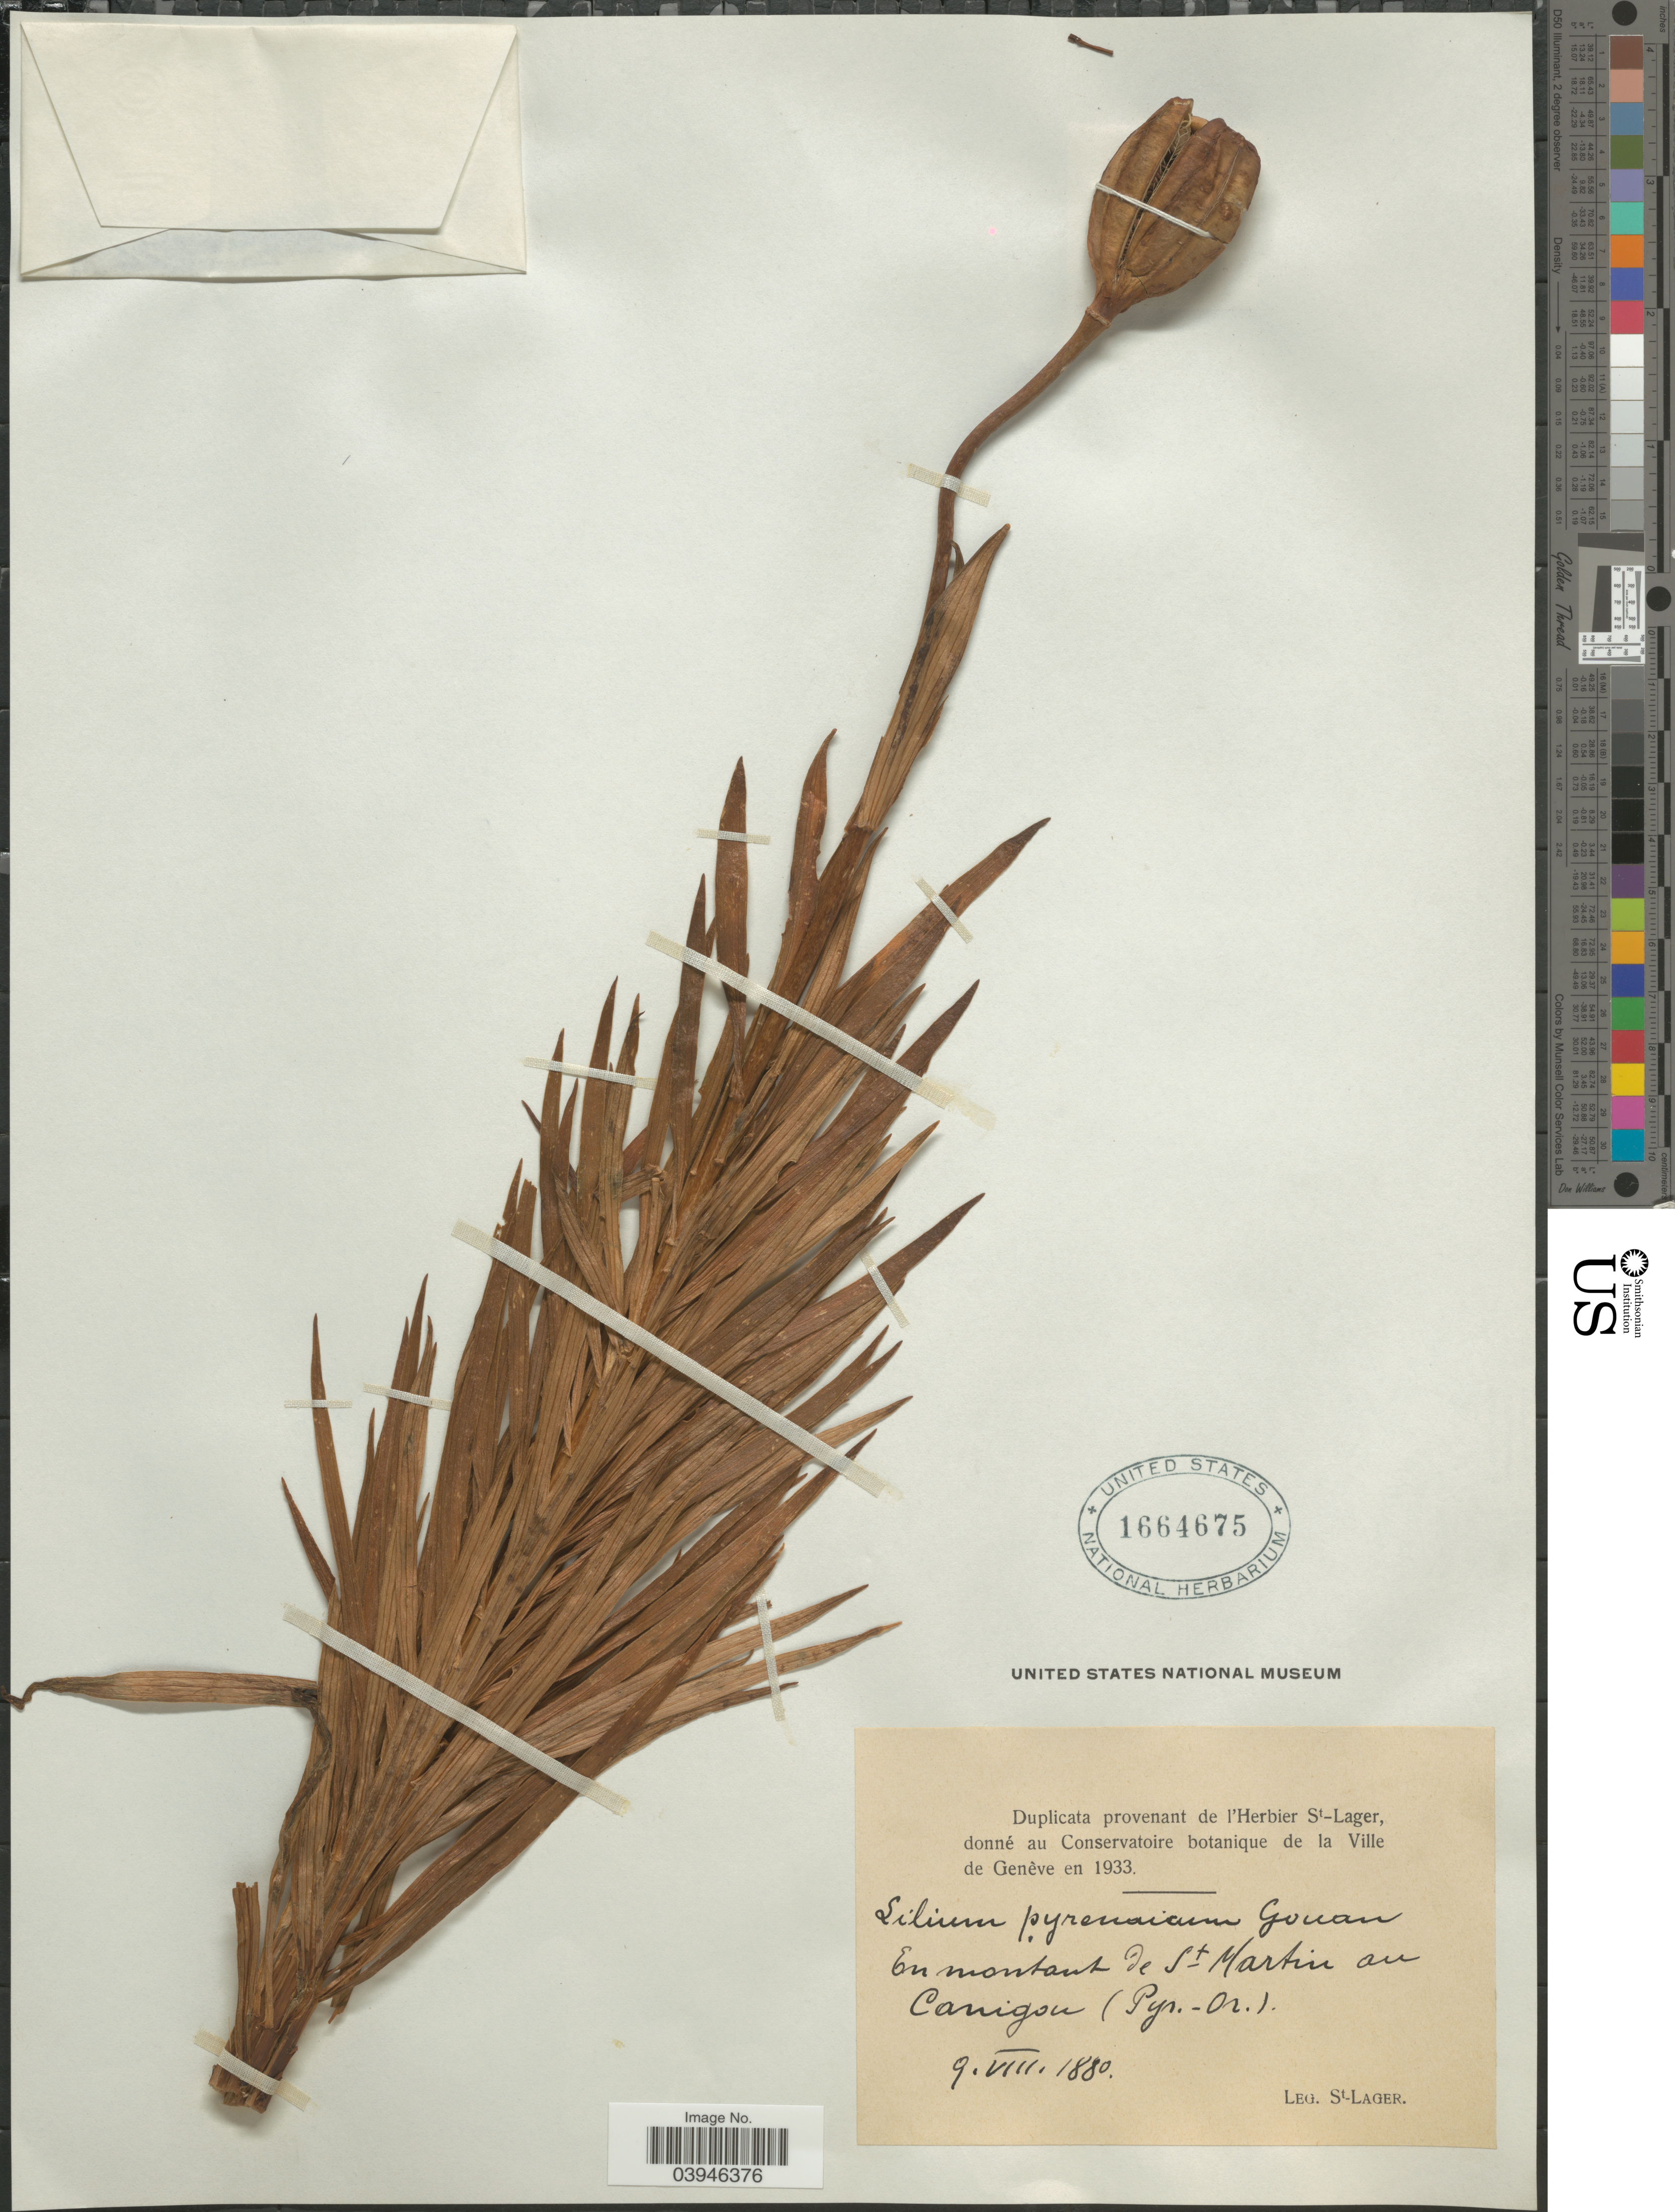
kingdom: Plantae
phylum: Tracheophyta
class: Liliopsida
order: Liliales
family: Liliaceae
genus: Lilium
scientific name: Lilium pyrenaicum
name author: Gouan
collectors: S. Lager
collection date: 1880-08-09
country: France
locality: En montant de St. Martin au Canigou (Pyr.-Or.).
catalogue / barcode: US 1664675